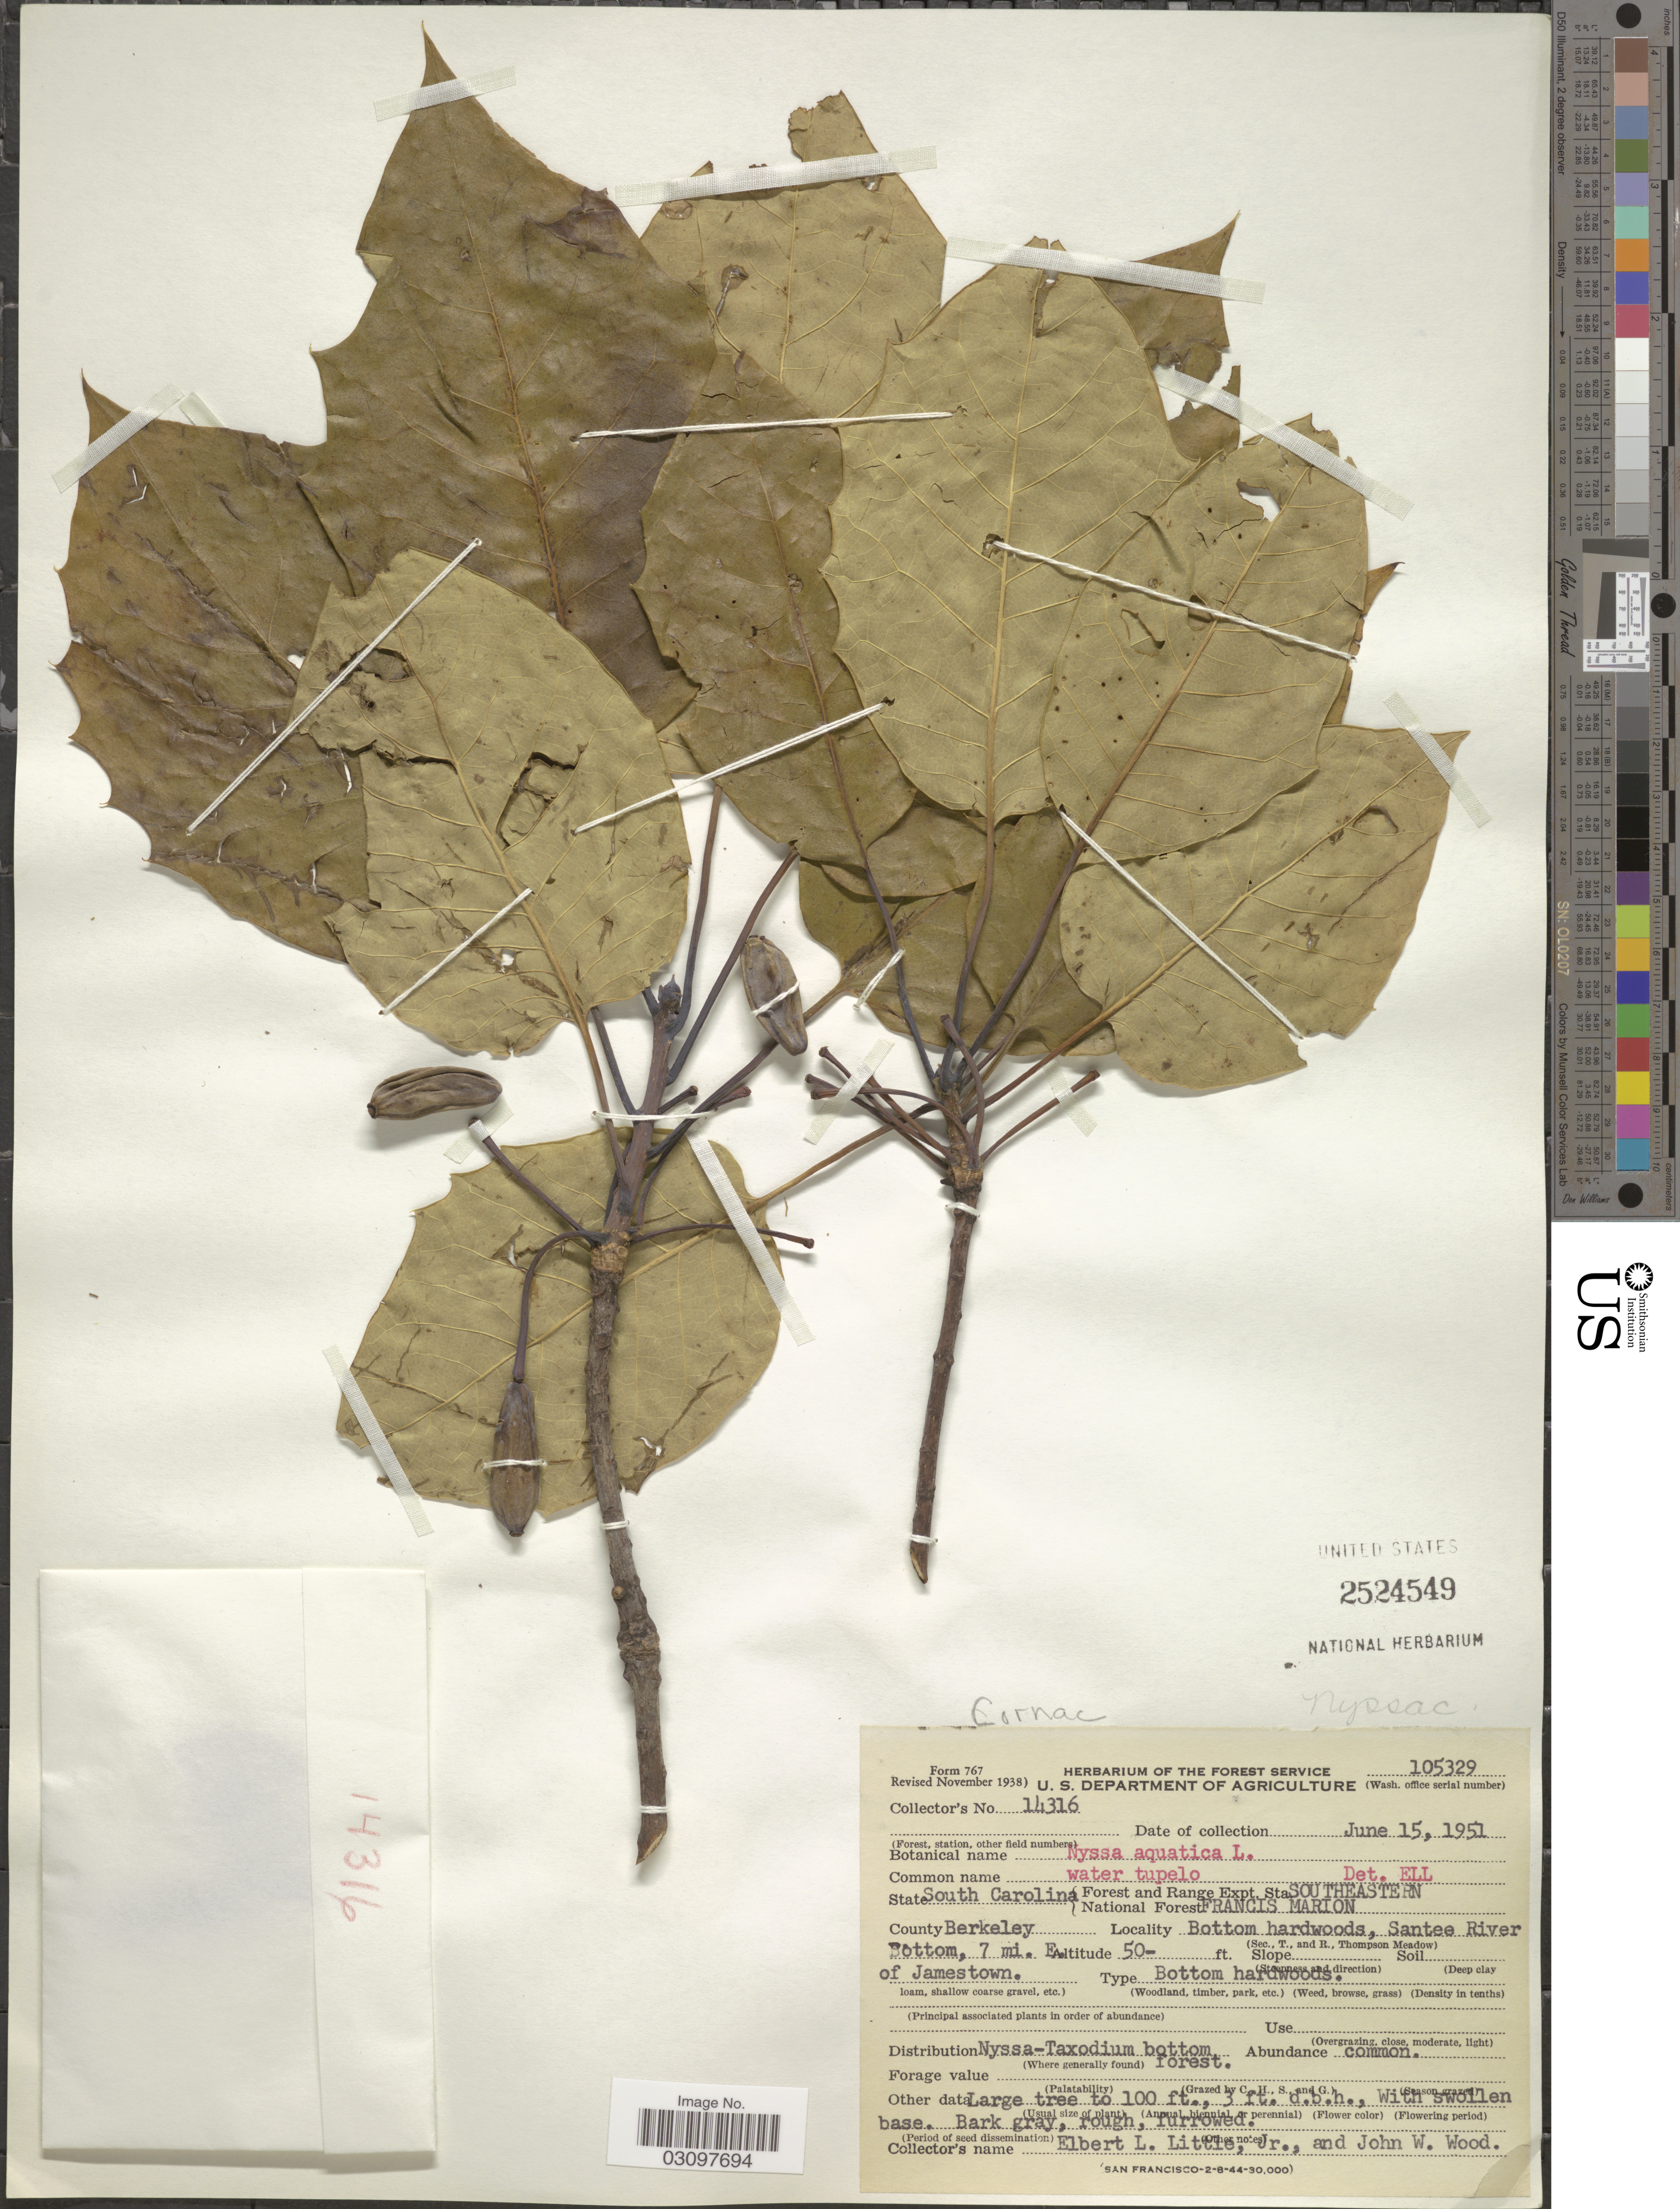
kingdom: Plantae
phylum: Tracheophyta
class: Magnoliopsida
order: Cornales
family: Nyssaceae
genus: Nyssa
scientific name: Nyssa aquatica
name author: L.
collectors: E. L. Little & J. Wood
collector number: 14316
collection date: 1951-06-15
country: United States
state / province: South Carolina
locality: Forest and Range Expt. Sta. National Forest Southeastern Francis Marion. County Berkeley. Bottom hardwoods, Santee River Bottom, 7 mi. of Jamestown.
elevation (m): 15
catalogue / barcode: US 2524549